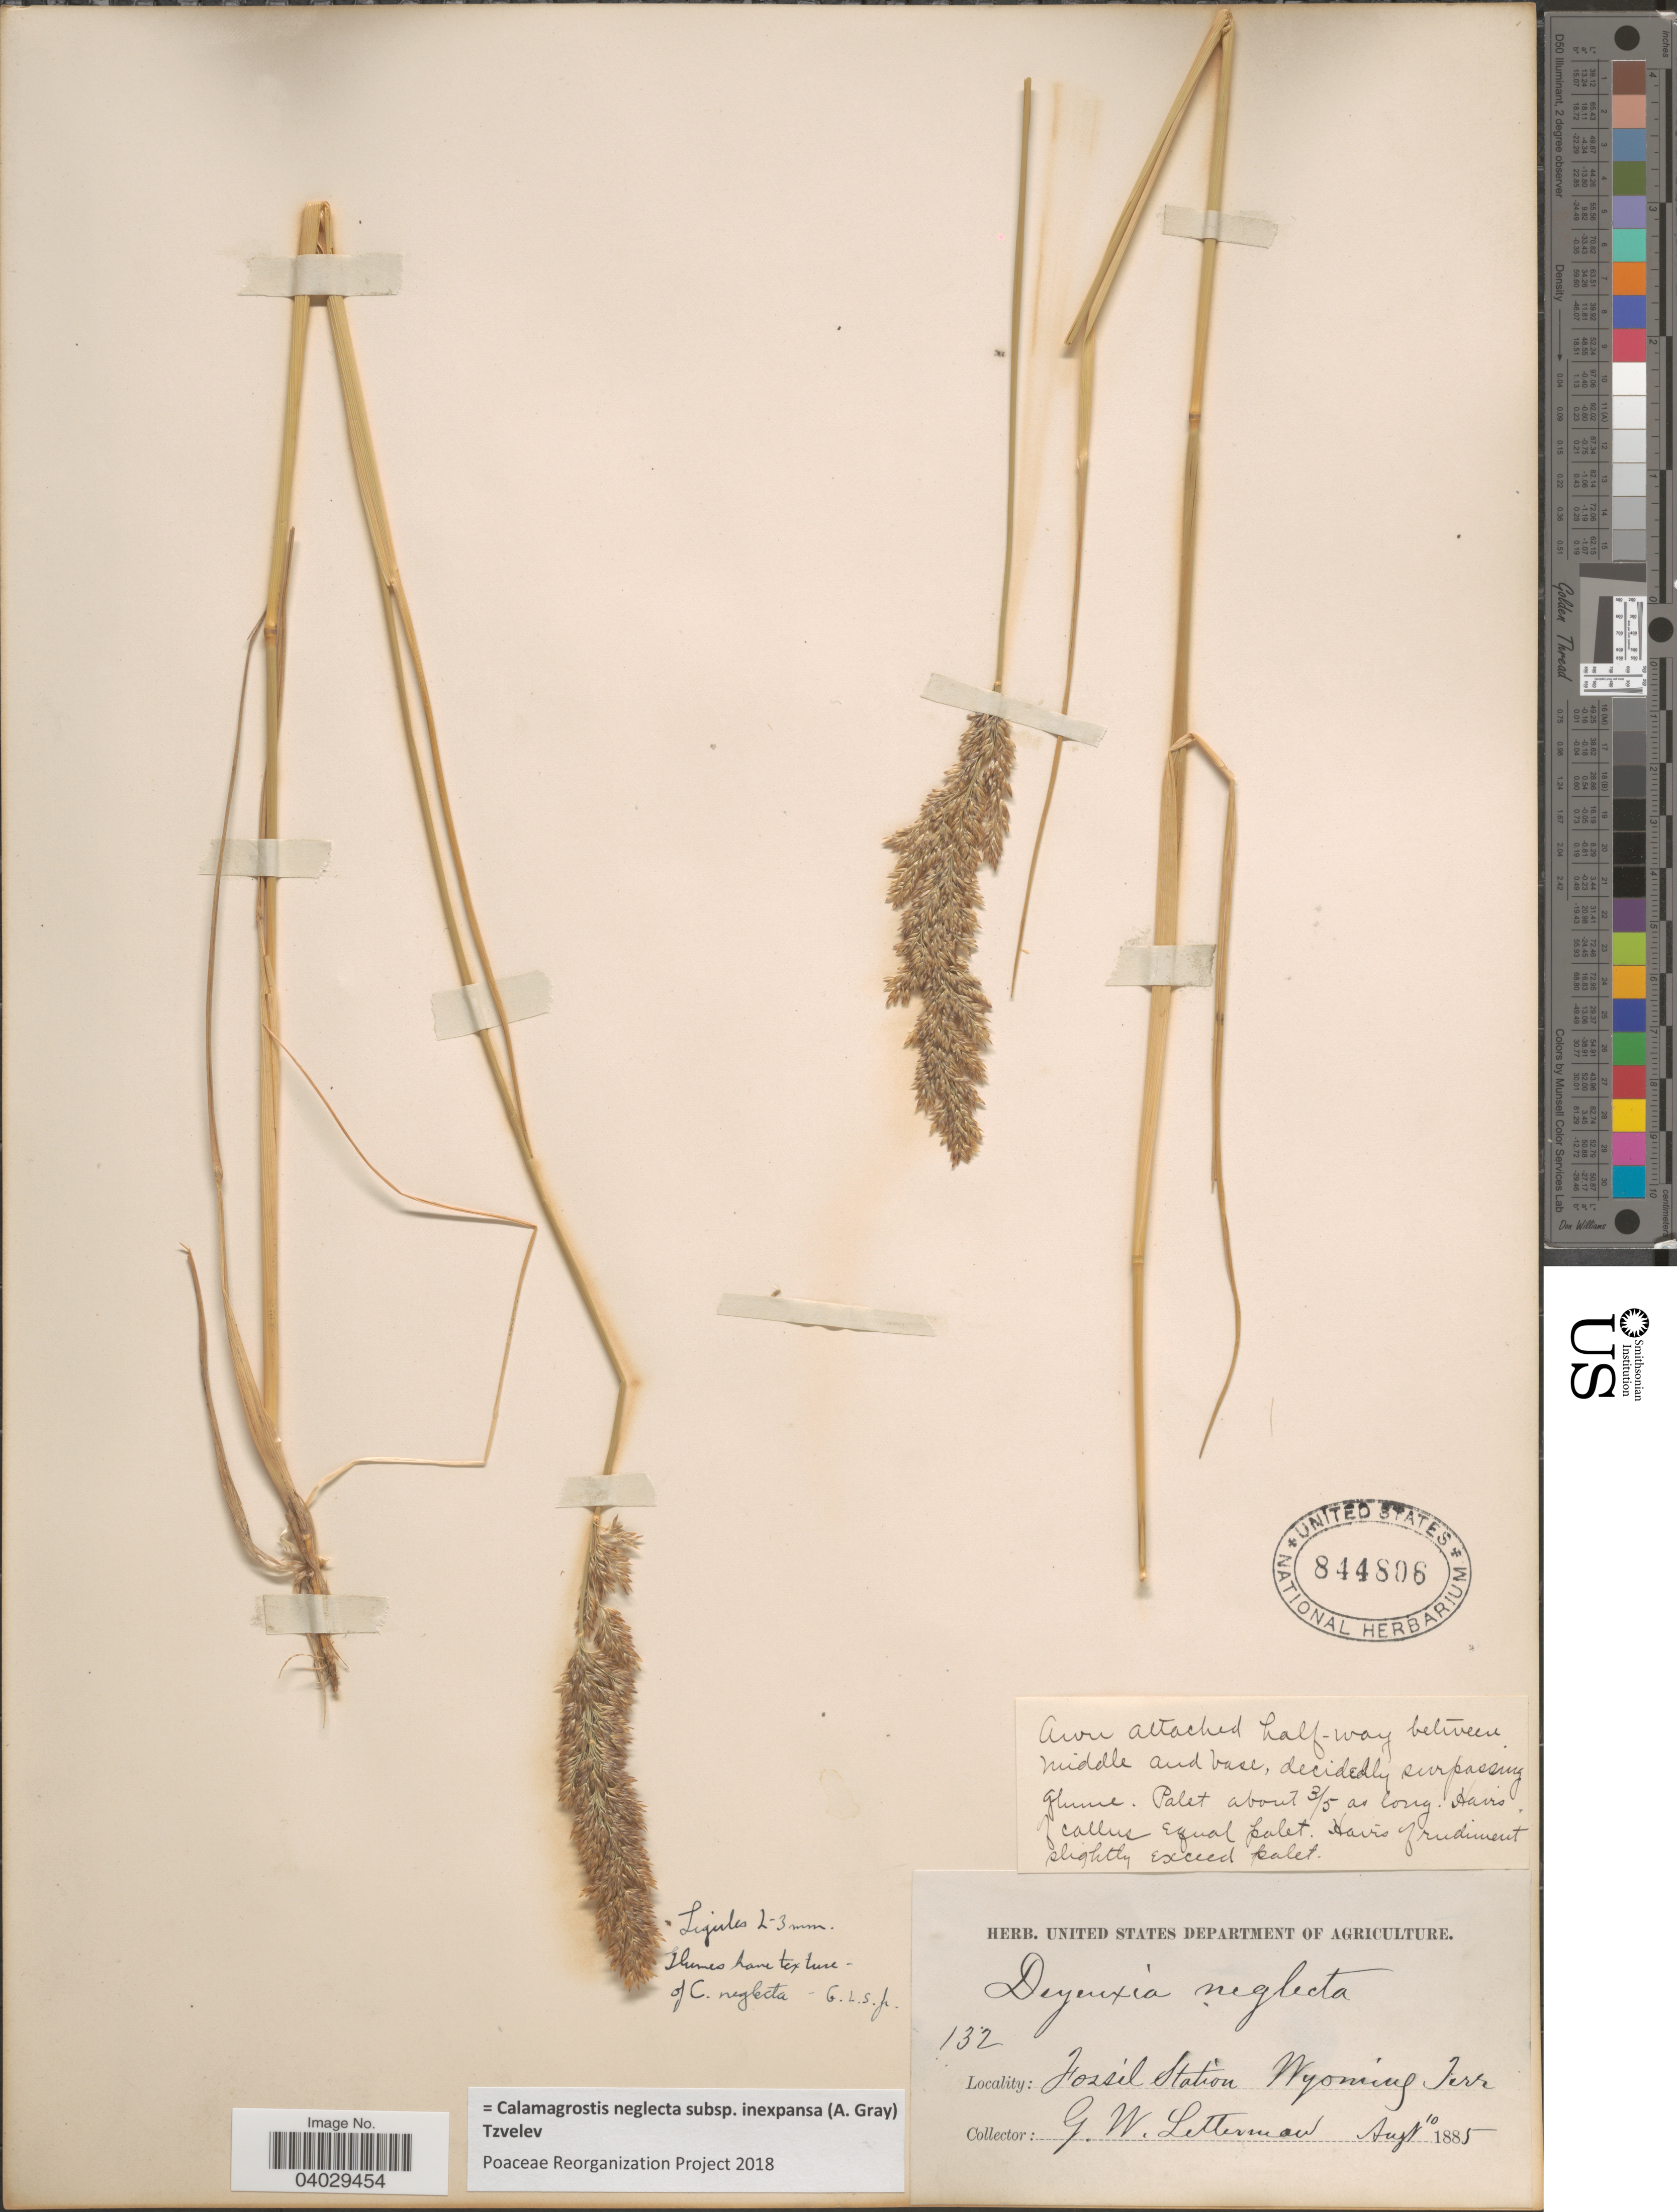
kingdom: Plantae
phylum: Tracheophyta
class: Liliopsida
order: Poales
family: Poaceae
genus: Calamagrostis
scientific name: Calamagrostis neglecta subsp. inexpansa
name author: (A. Gray) Tzvelev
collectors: G. W. Letterman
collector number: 132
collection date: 1885-08-10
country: United States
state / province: Wyoming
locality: Fossil Station.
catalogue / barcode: US 844806